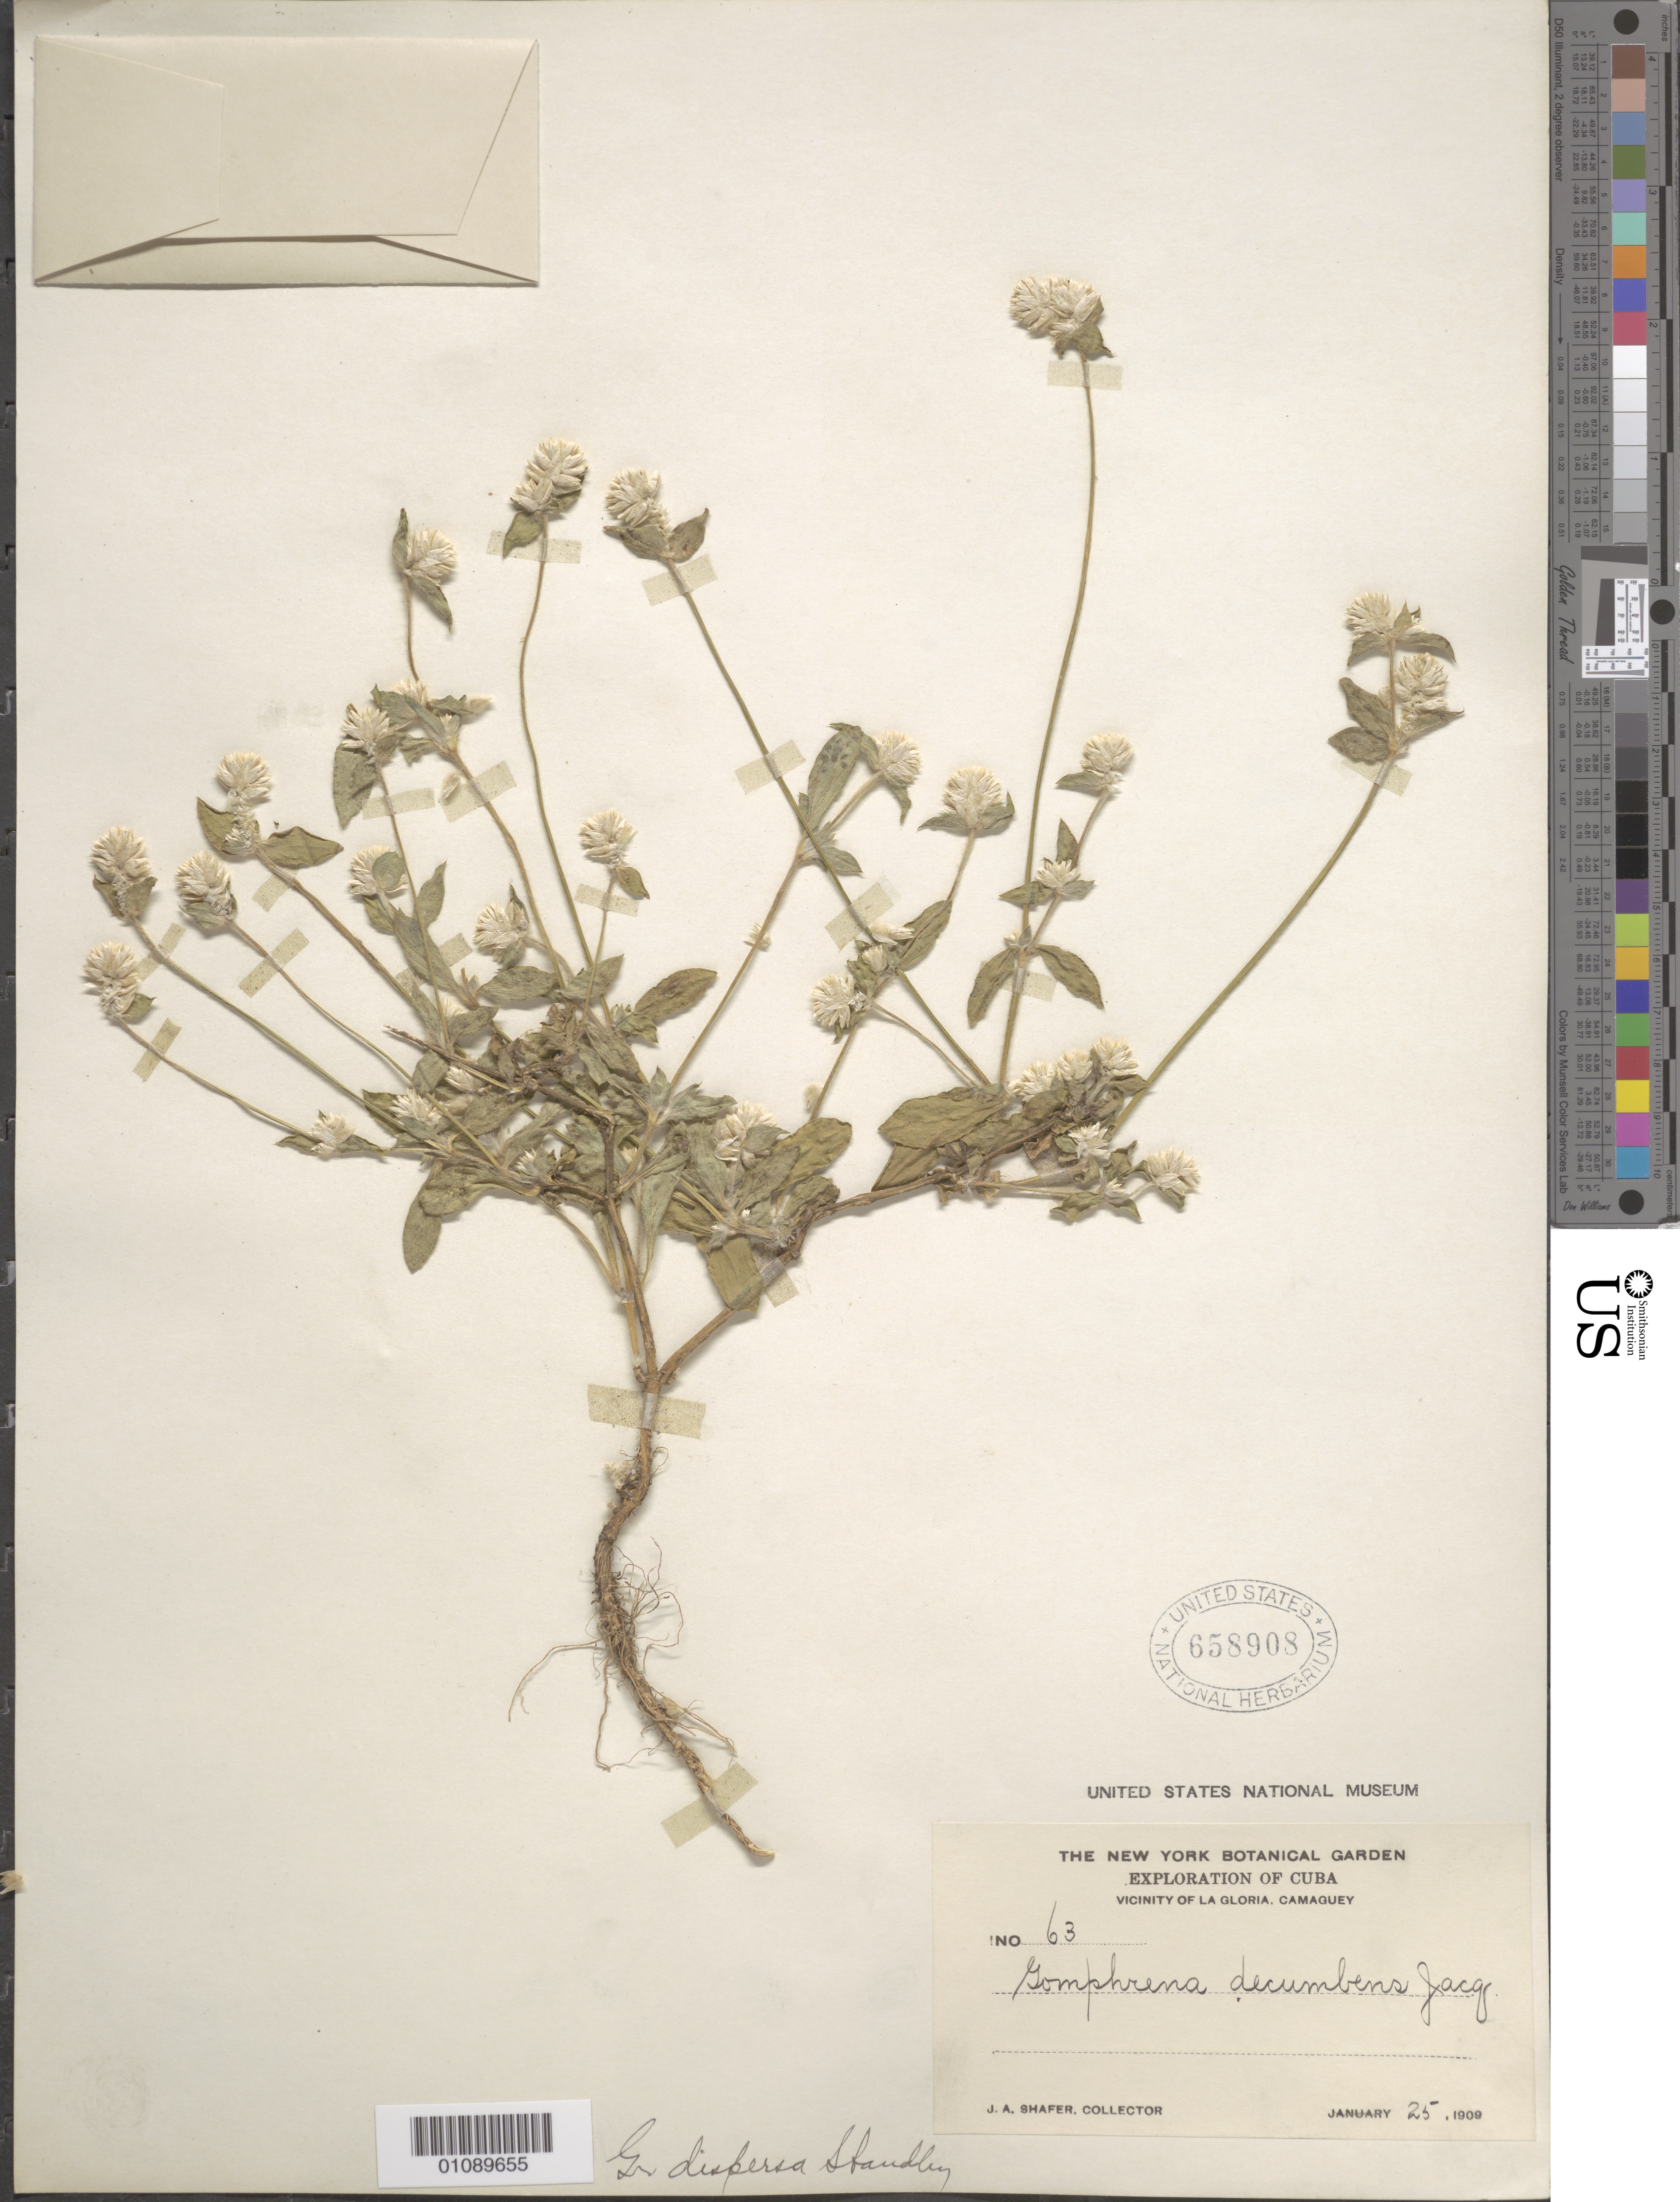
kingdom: Plantae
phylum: Tracheophyta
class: Magnoliopsida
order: Caryophyllales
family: Amaranthaceae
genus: Gomphrena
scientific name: Gomphrena dispersa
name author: Standl.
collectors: J. A. Shafer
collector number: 63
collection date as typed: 25 Jan 1909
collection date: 1909-01-25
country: Cuba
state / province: Camagüey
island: Cuba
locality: Vicinity of La Gloria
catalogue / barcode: US 658908